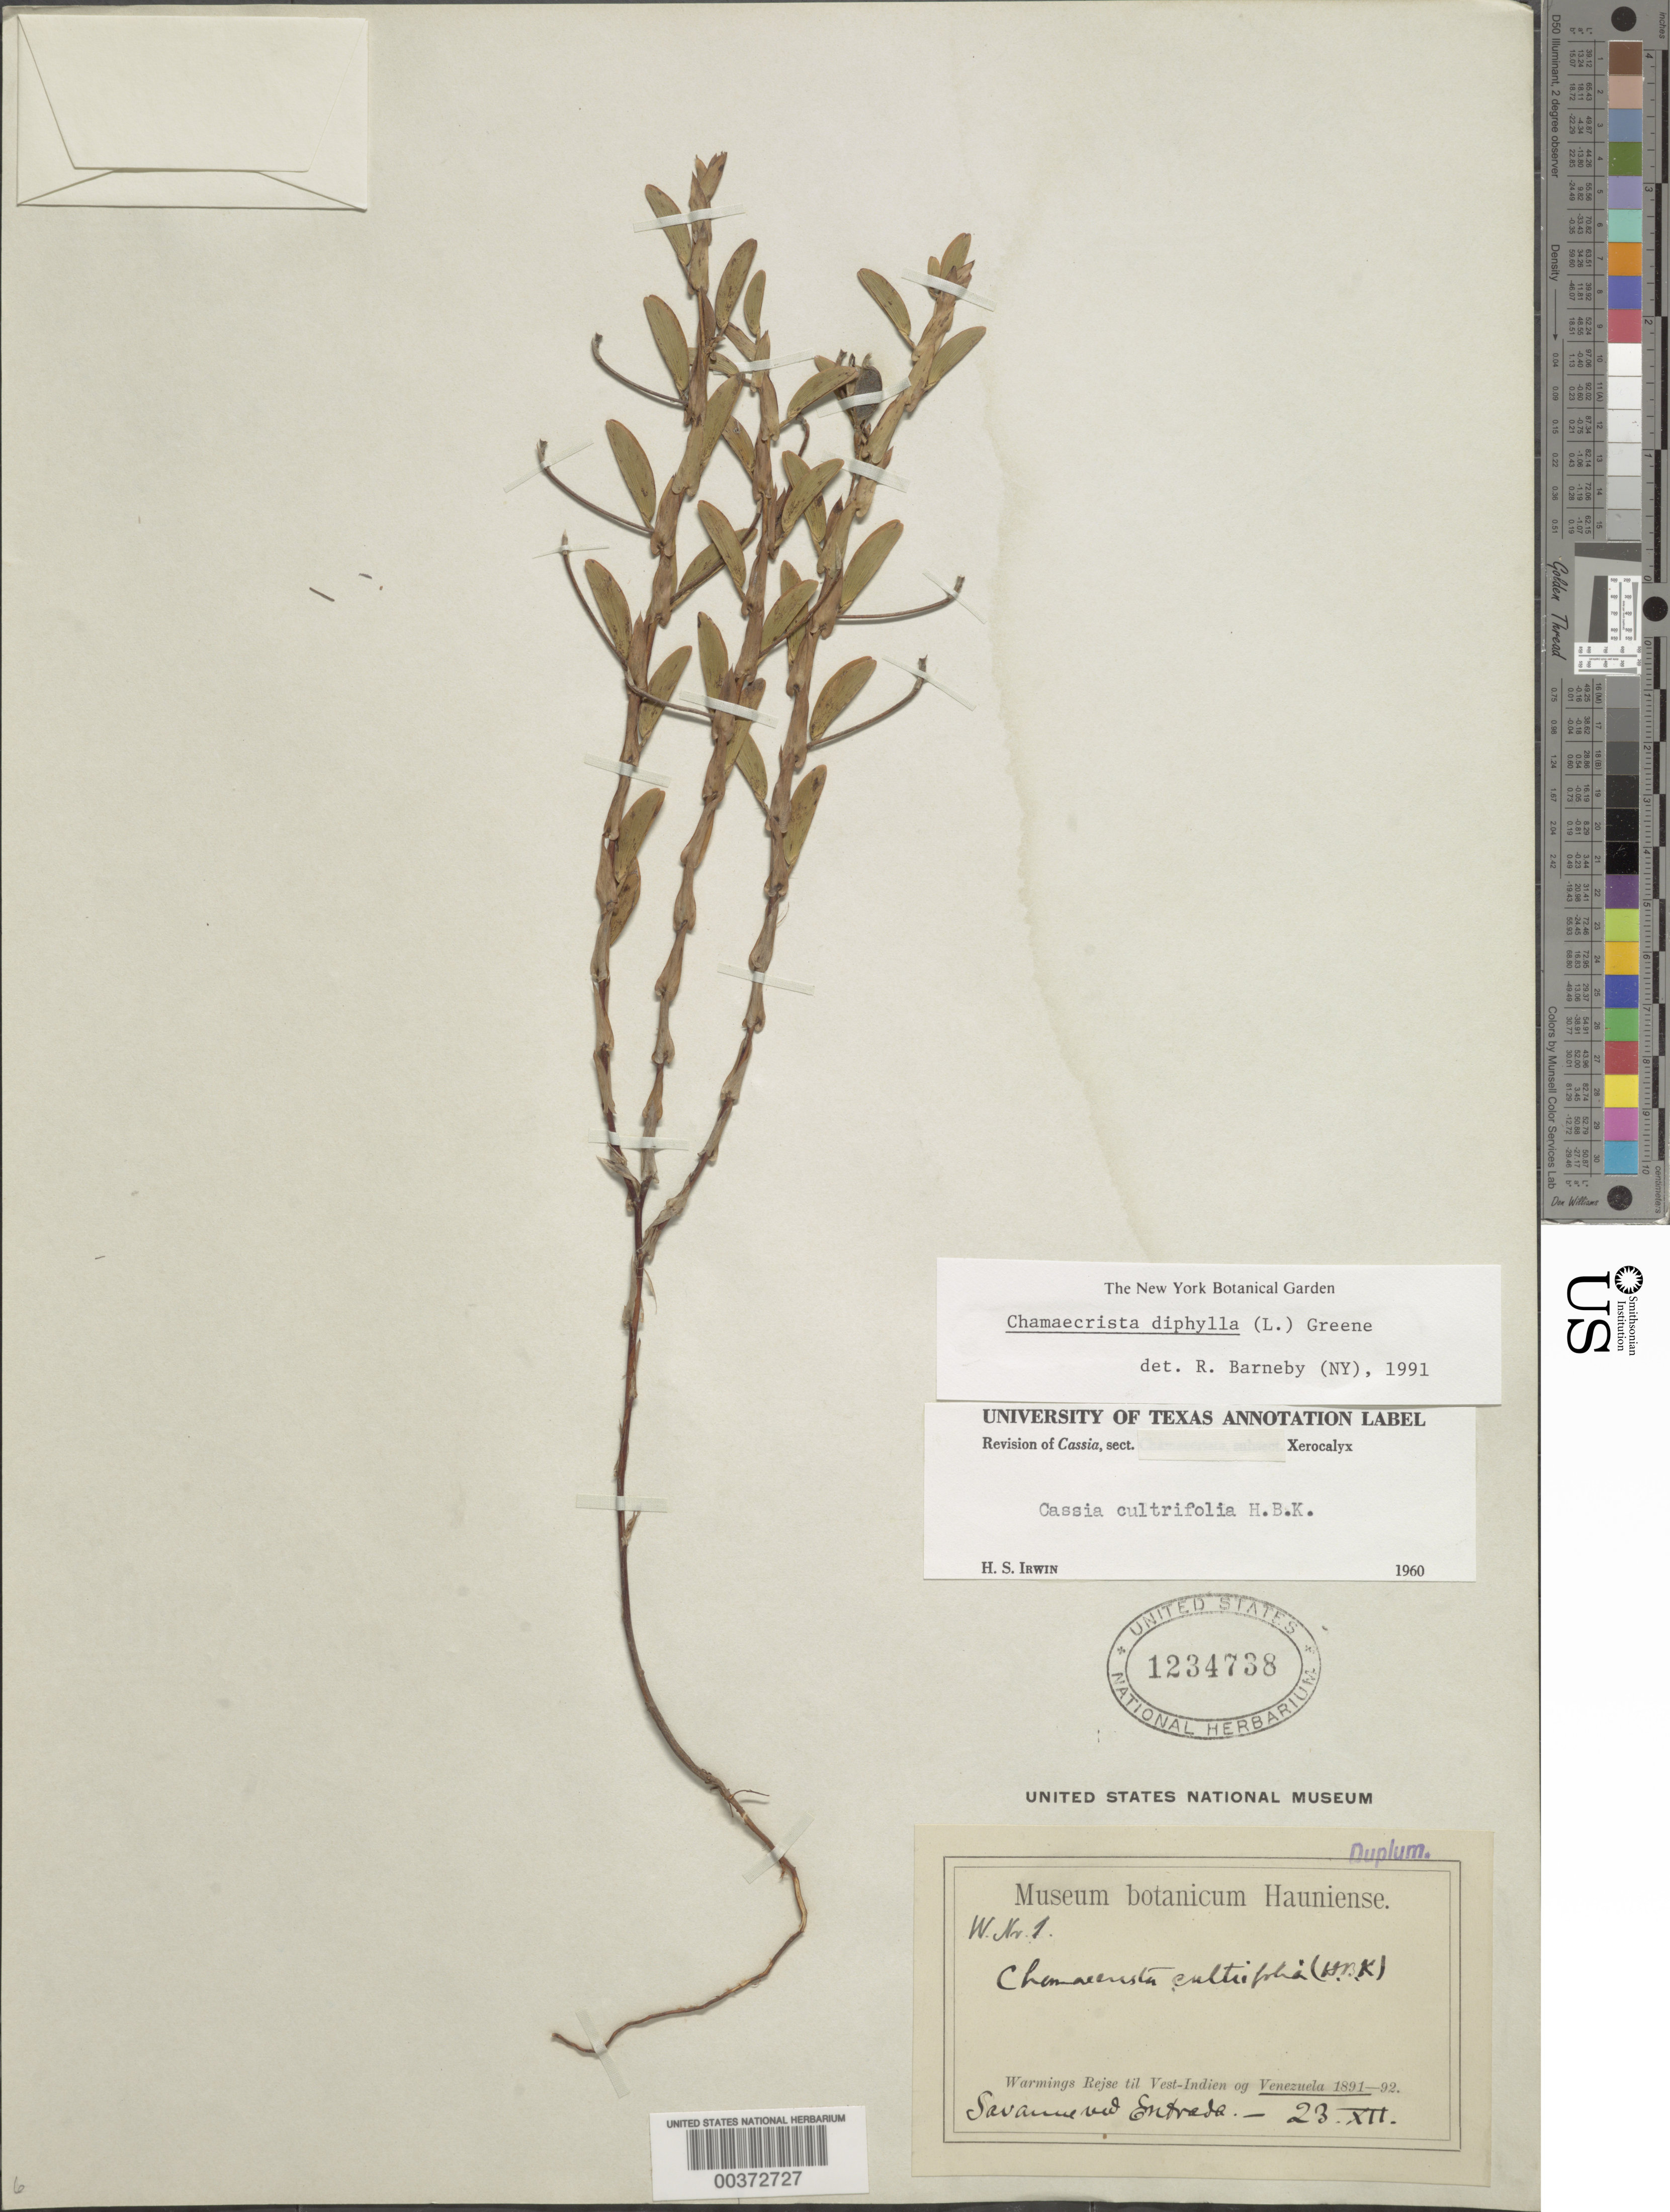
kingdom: Plantae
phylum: Tracheophyta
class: Magnoliopsida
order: Fabales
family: Fabaceae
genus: Chamaecrista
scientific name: Chamaecrista diphylla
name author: (L.) Greene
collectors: E. Warming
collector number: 1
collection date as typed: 23 Dec 1891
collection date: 1891-12-23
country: Venezuela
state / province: Mérida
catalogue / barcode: US 1234738